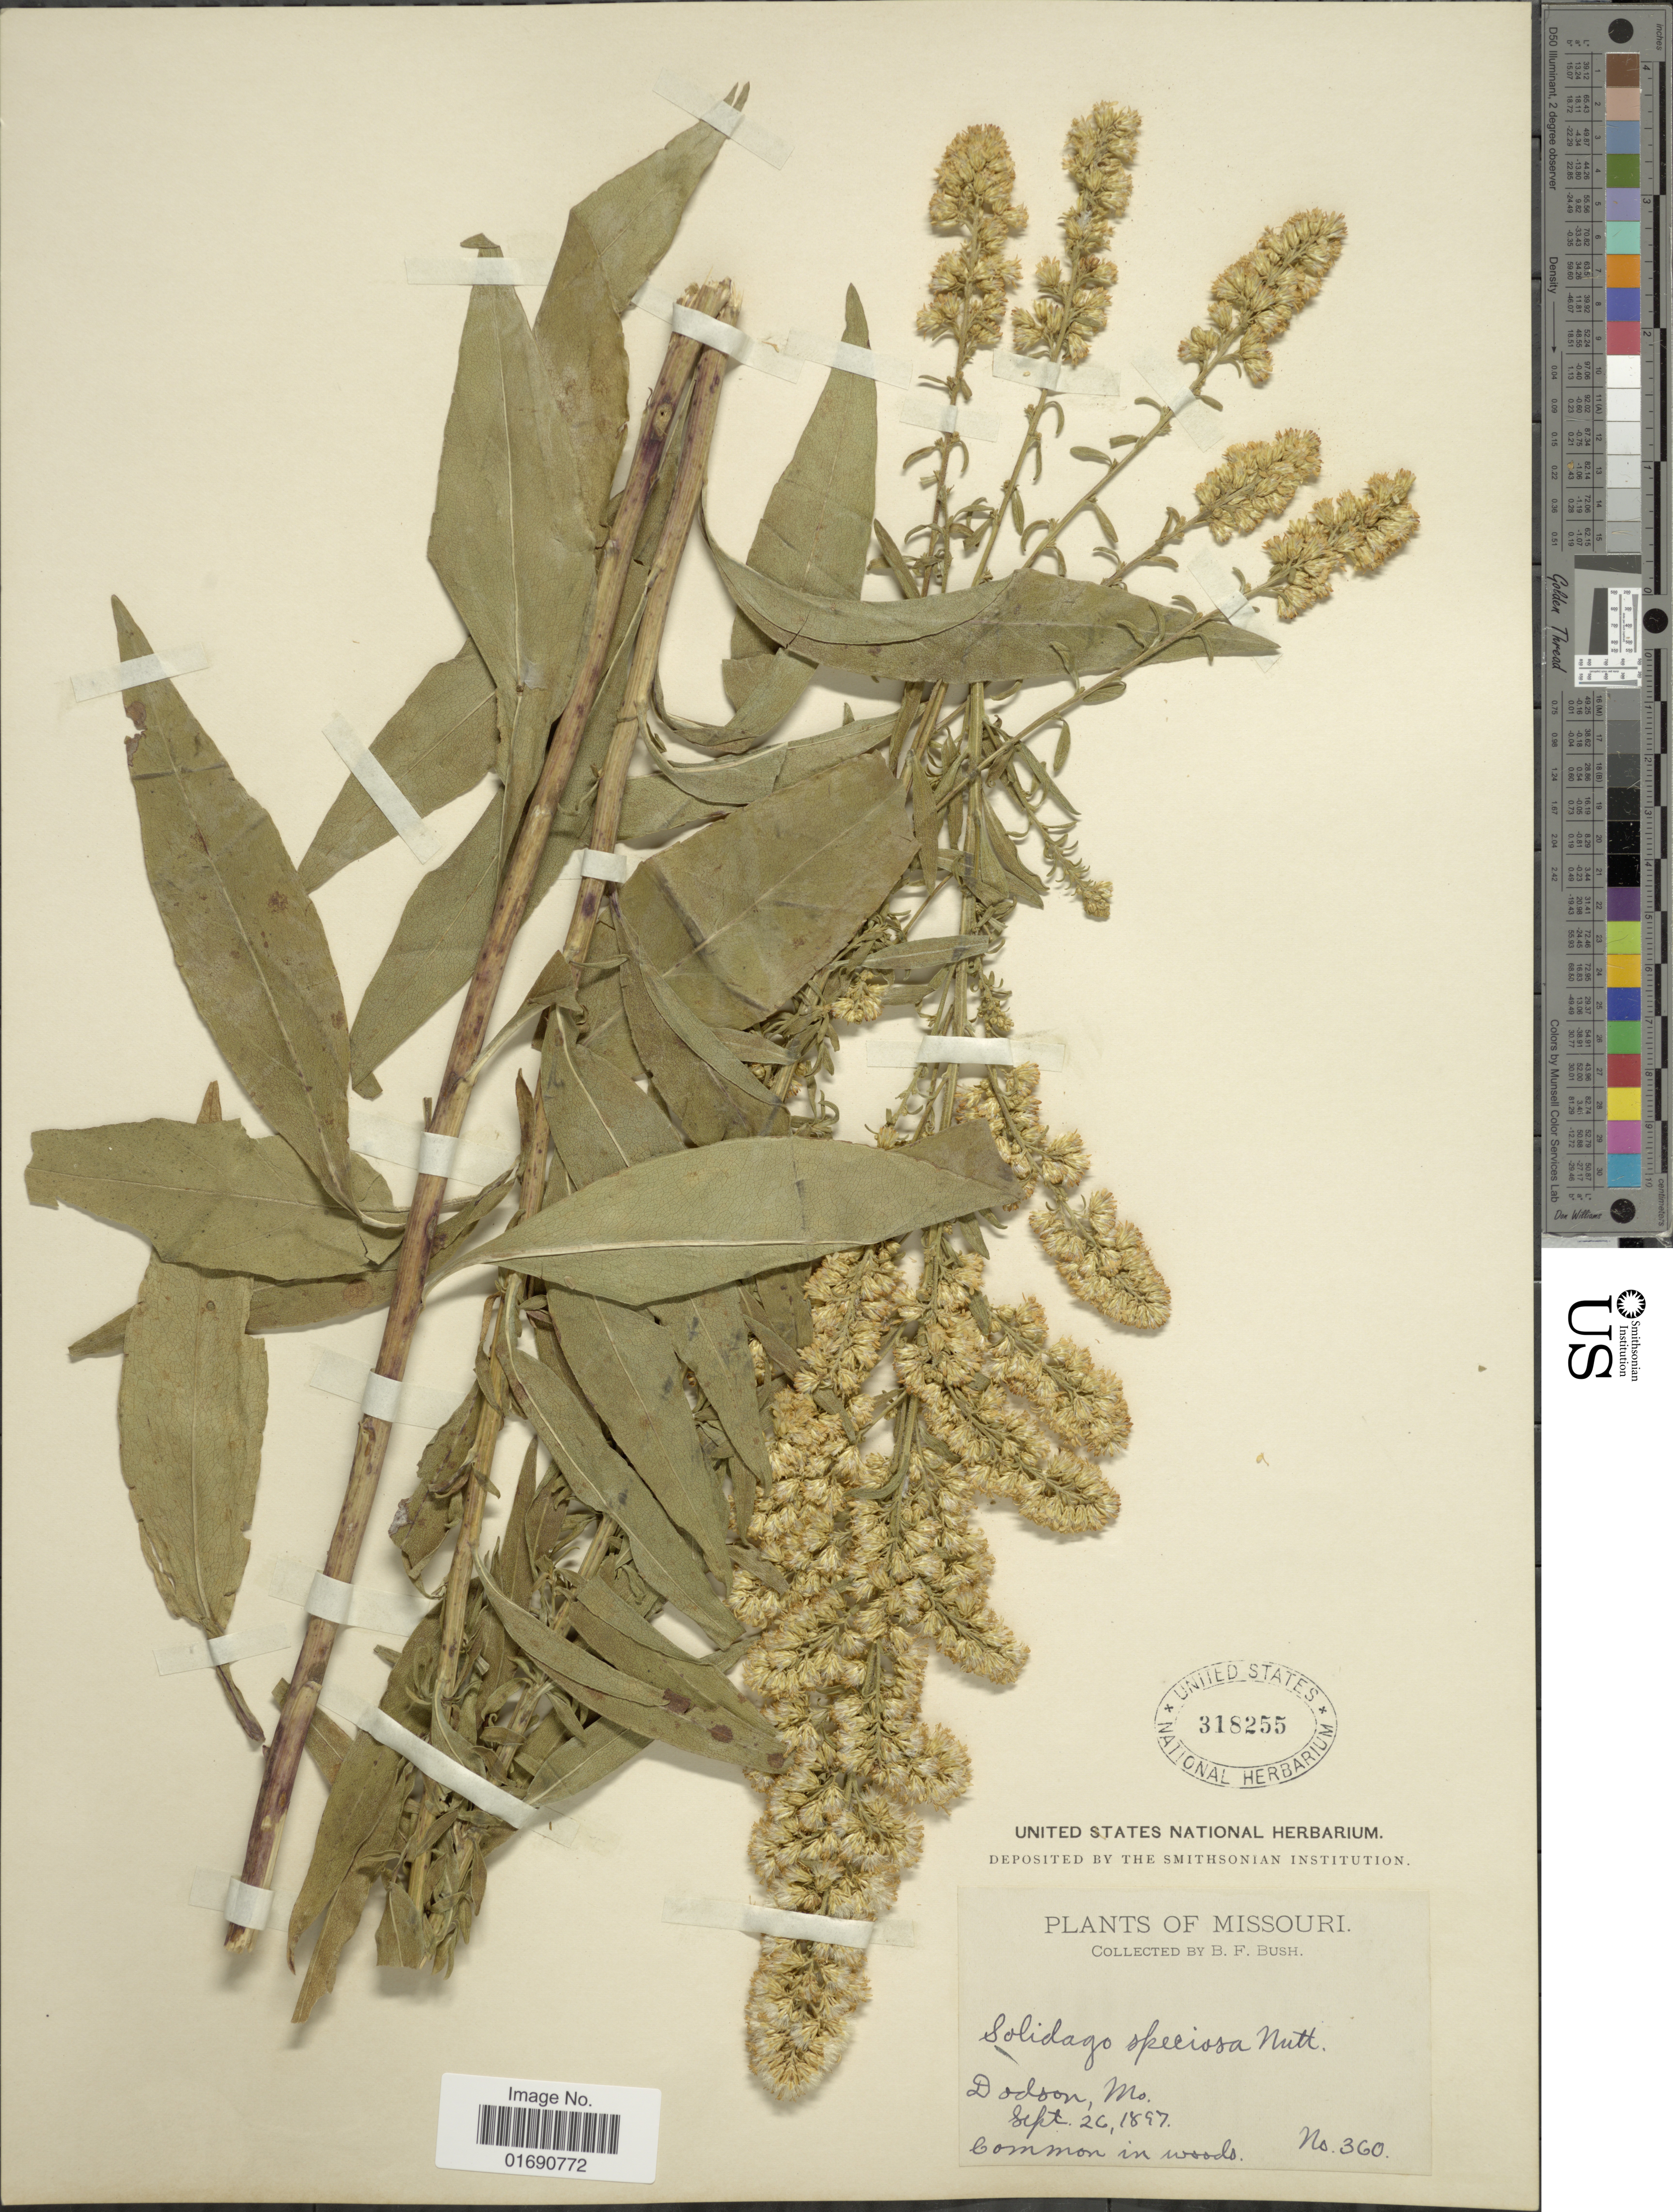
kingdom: Plantae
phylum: Tracheophyta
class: Magnoliopsida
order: Asterales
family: Asteraceae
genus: Solidago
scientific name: Solidago speciosa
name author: Nutt.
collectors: B. F. Bush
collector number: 360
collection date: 1897-09-26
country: United States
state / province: Missouri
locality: Dodson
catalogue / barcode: US 318255